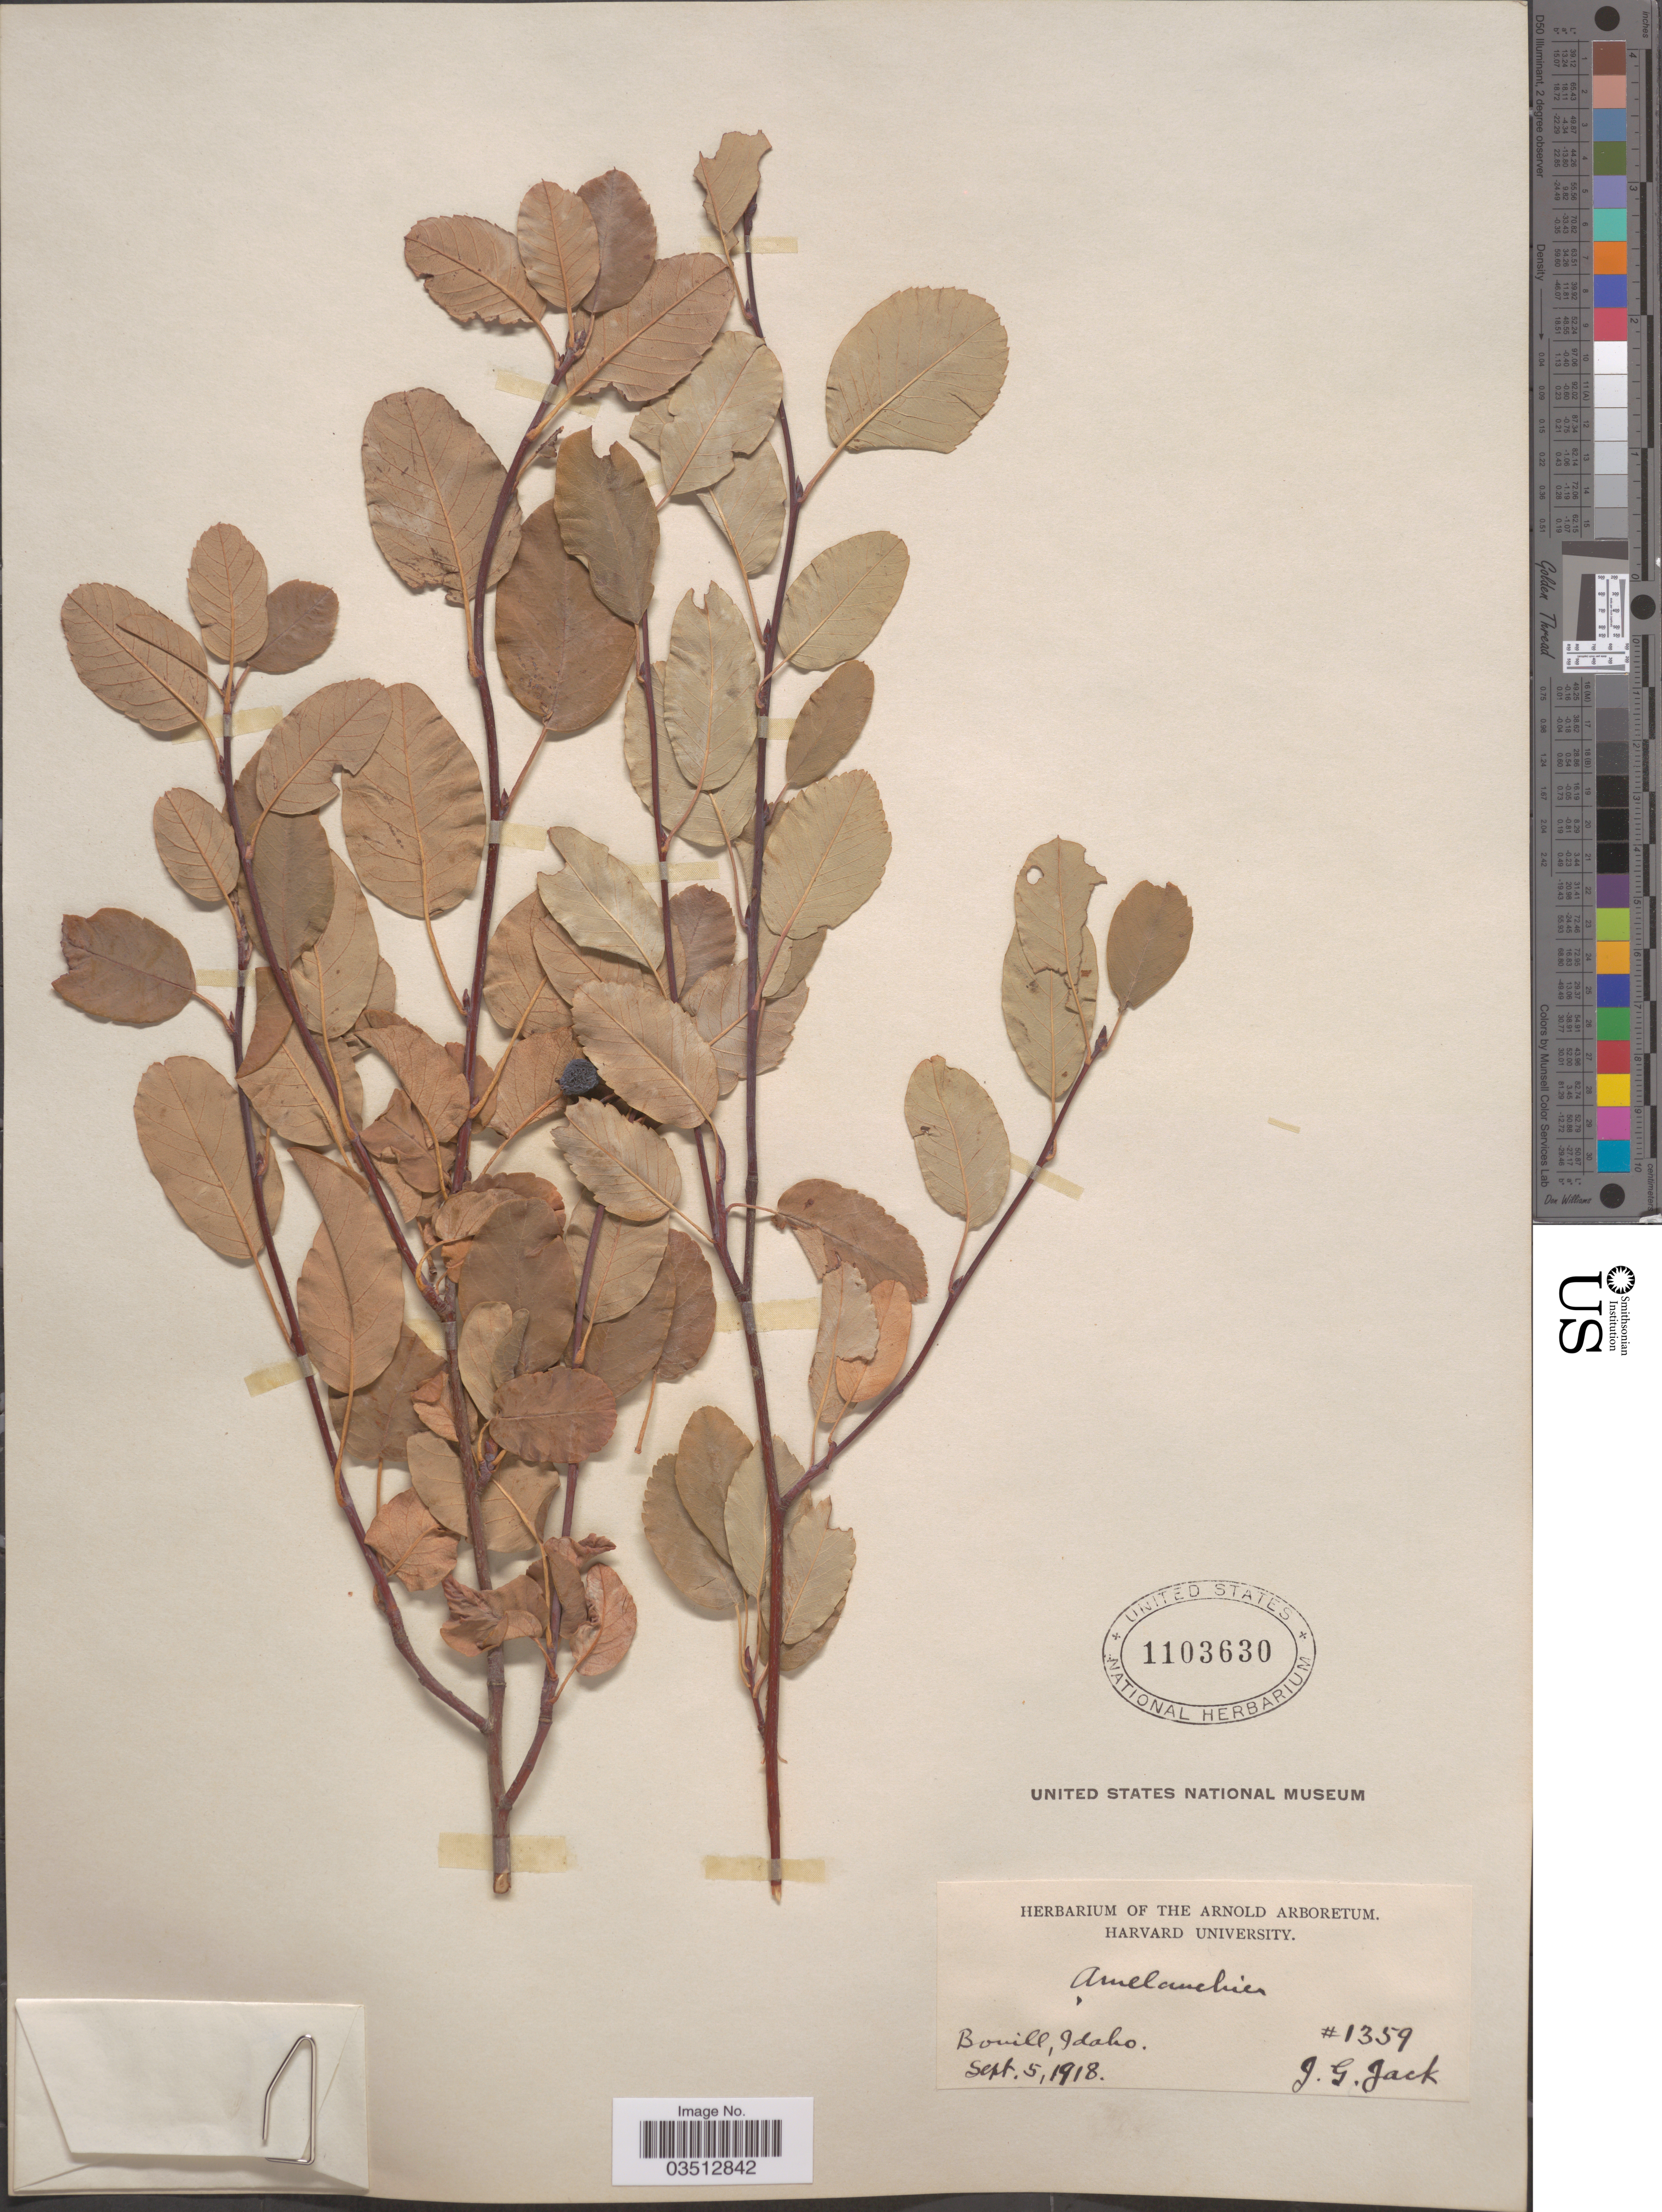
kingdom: Plantae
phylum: Tracheophyta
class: Magnoliopsida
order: Rosales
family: Rosaceae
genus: Amelanchier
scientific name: Amelanchier sp.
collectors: J. G. Jack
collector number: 1359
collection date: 1918-09-05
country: United States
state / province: Idaho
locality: Bovill.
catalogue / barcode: US 1103630